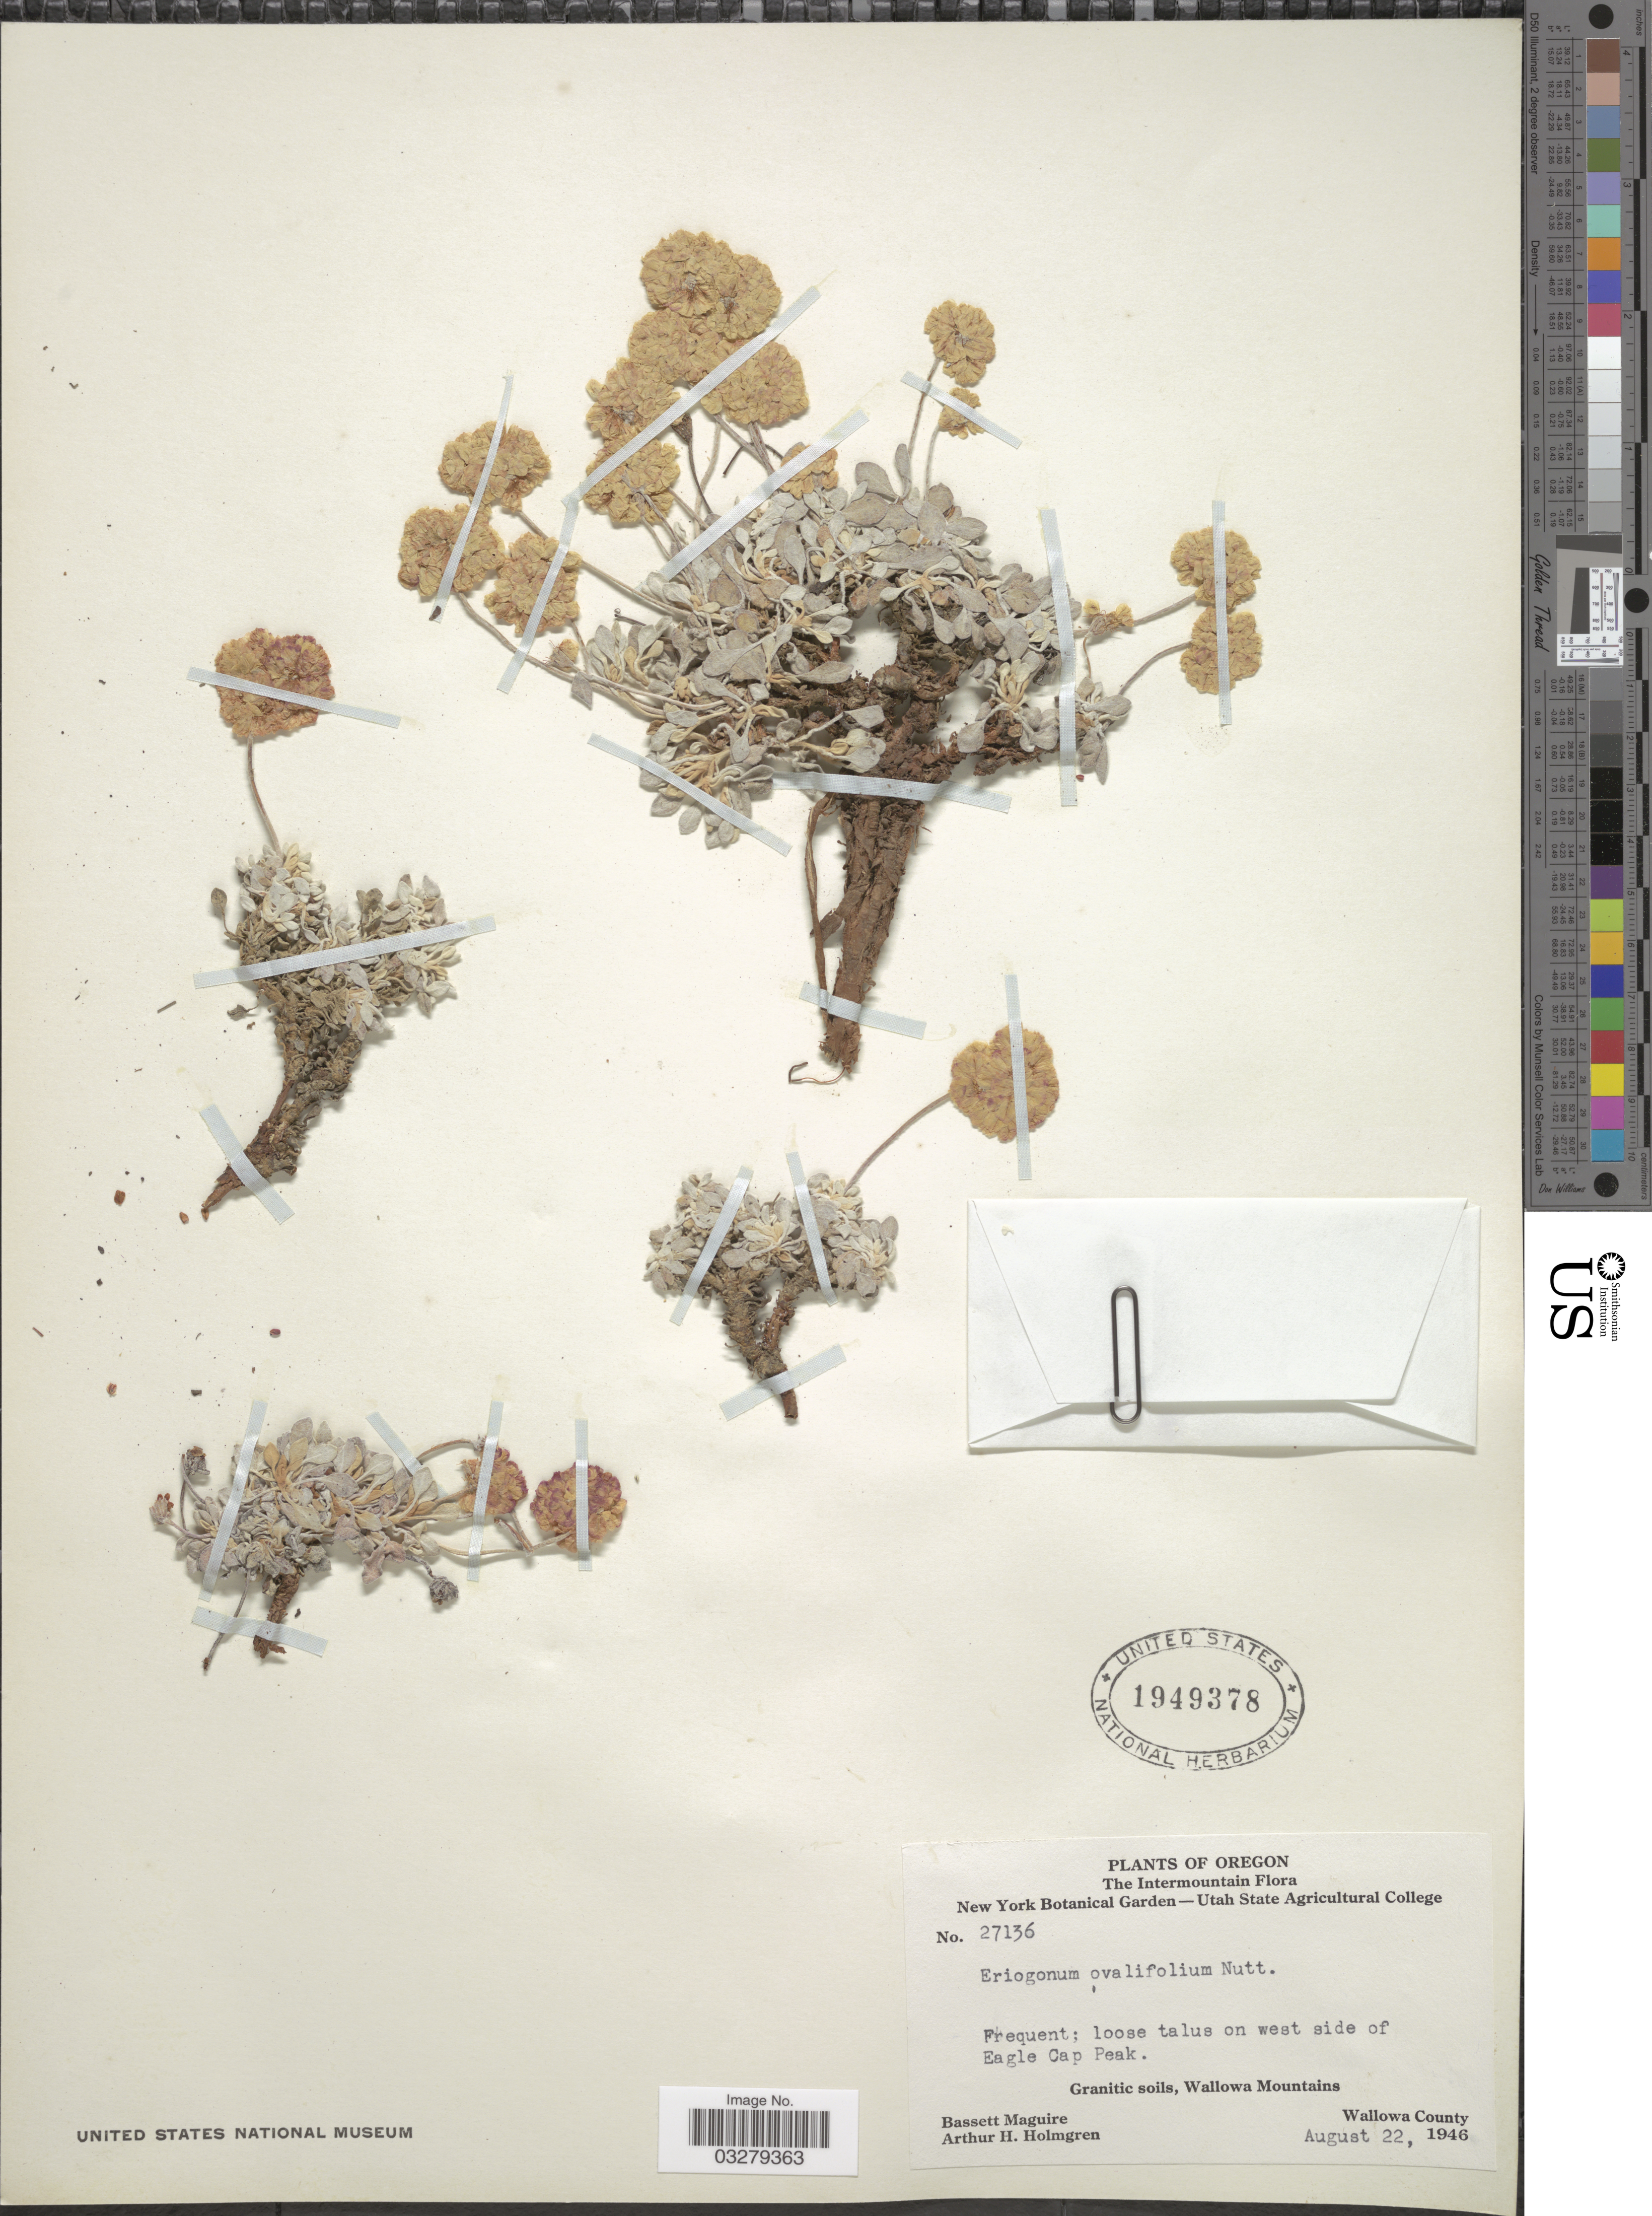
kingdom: Plantae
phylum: Tracheophyta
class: Magnoliopsida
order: Caryophyllales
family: Polygonaceae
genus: Eriogonum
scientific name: Eriogonum ovalifolium var. depressum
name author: Blank.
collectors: B. Maguire & A. H. Holmgren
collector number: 27136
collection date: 1946-08-22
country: United States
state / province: Oregon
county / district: Wallowa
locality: The Intermountain, loose talus on west side of Eagle Cap Peak. Wallowa Mountains, Wallowa County.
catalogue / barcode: US 1949378